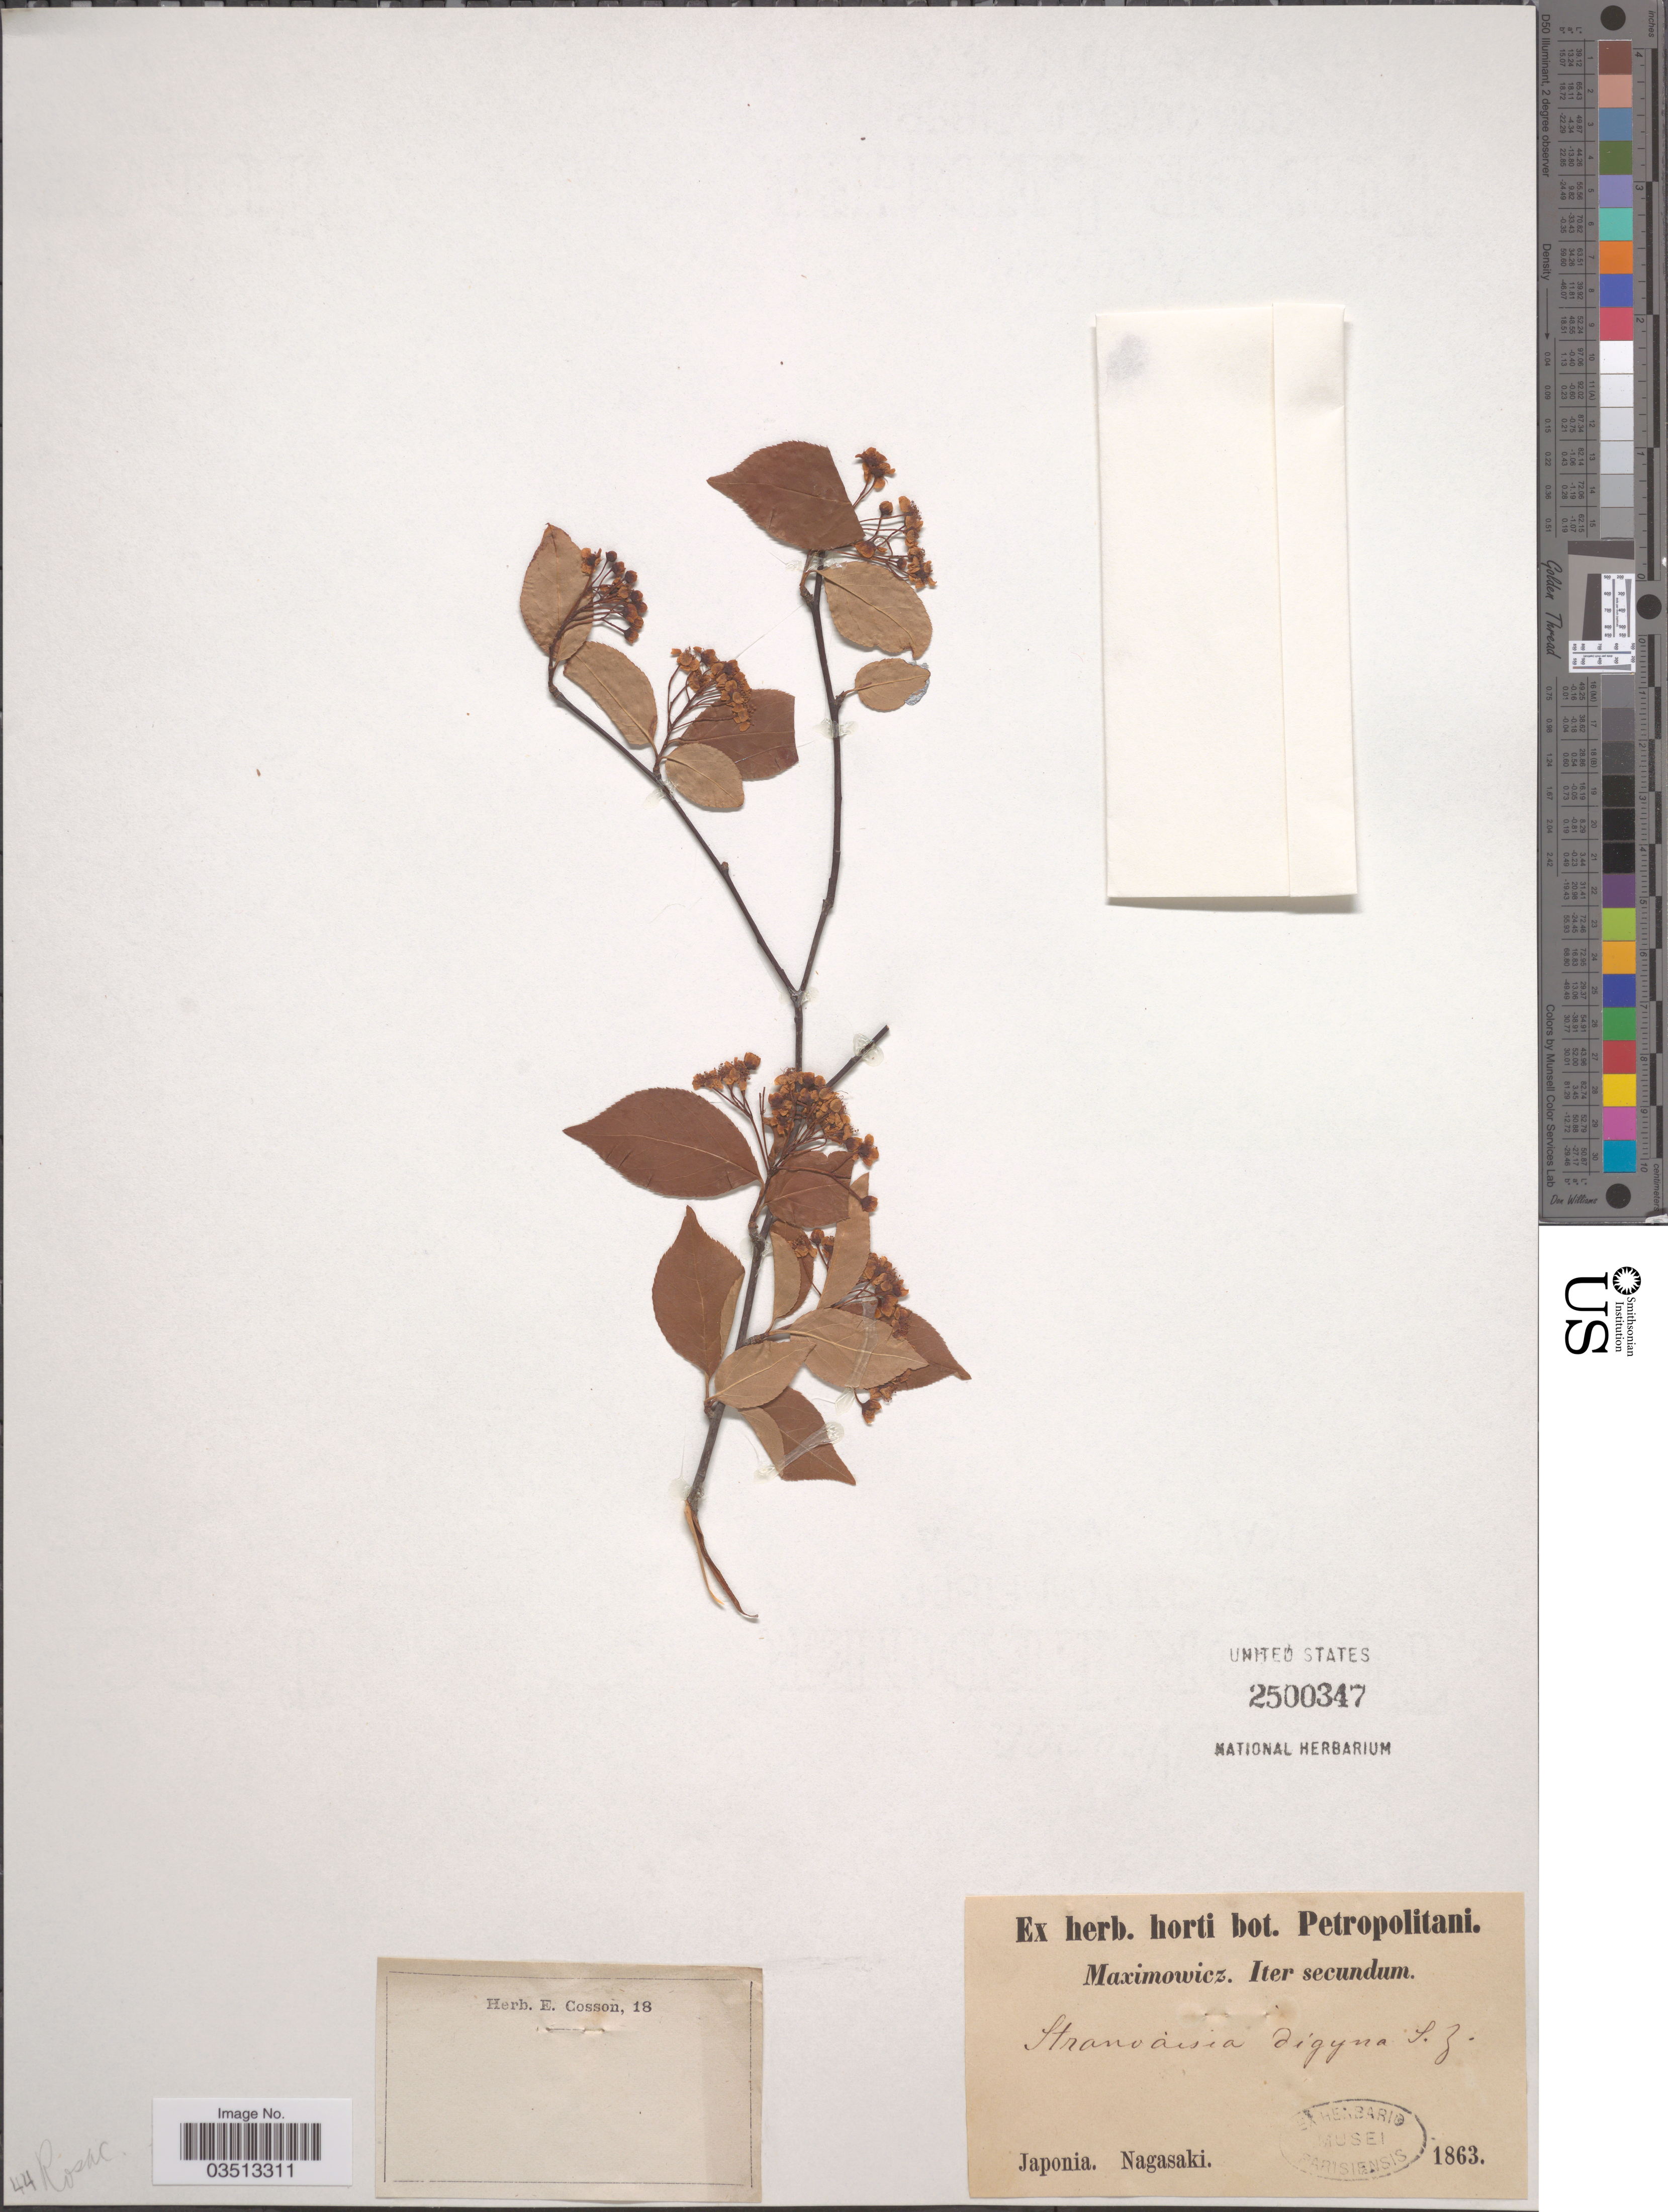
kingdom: Plantae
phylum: Tracheophyta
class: Magnoliopsida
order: Rosales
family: Rosaceae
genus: Stranvaesia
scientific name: Stranvaesia digyna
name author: Siebold & Zucc.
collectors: Maximowicz, --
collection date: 1863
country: Japan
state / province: Nagasaki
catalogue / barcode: US 2500347